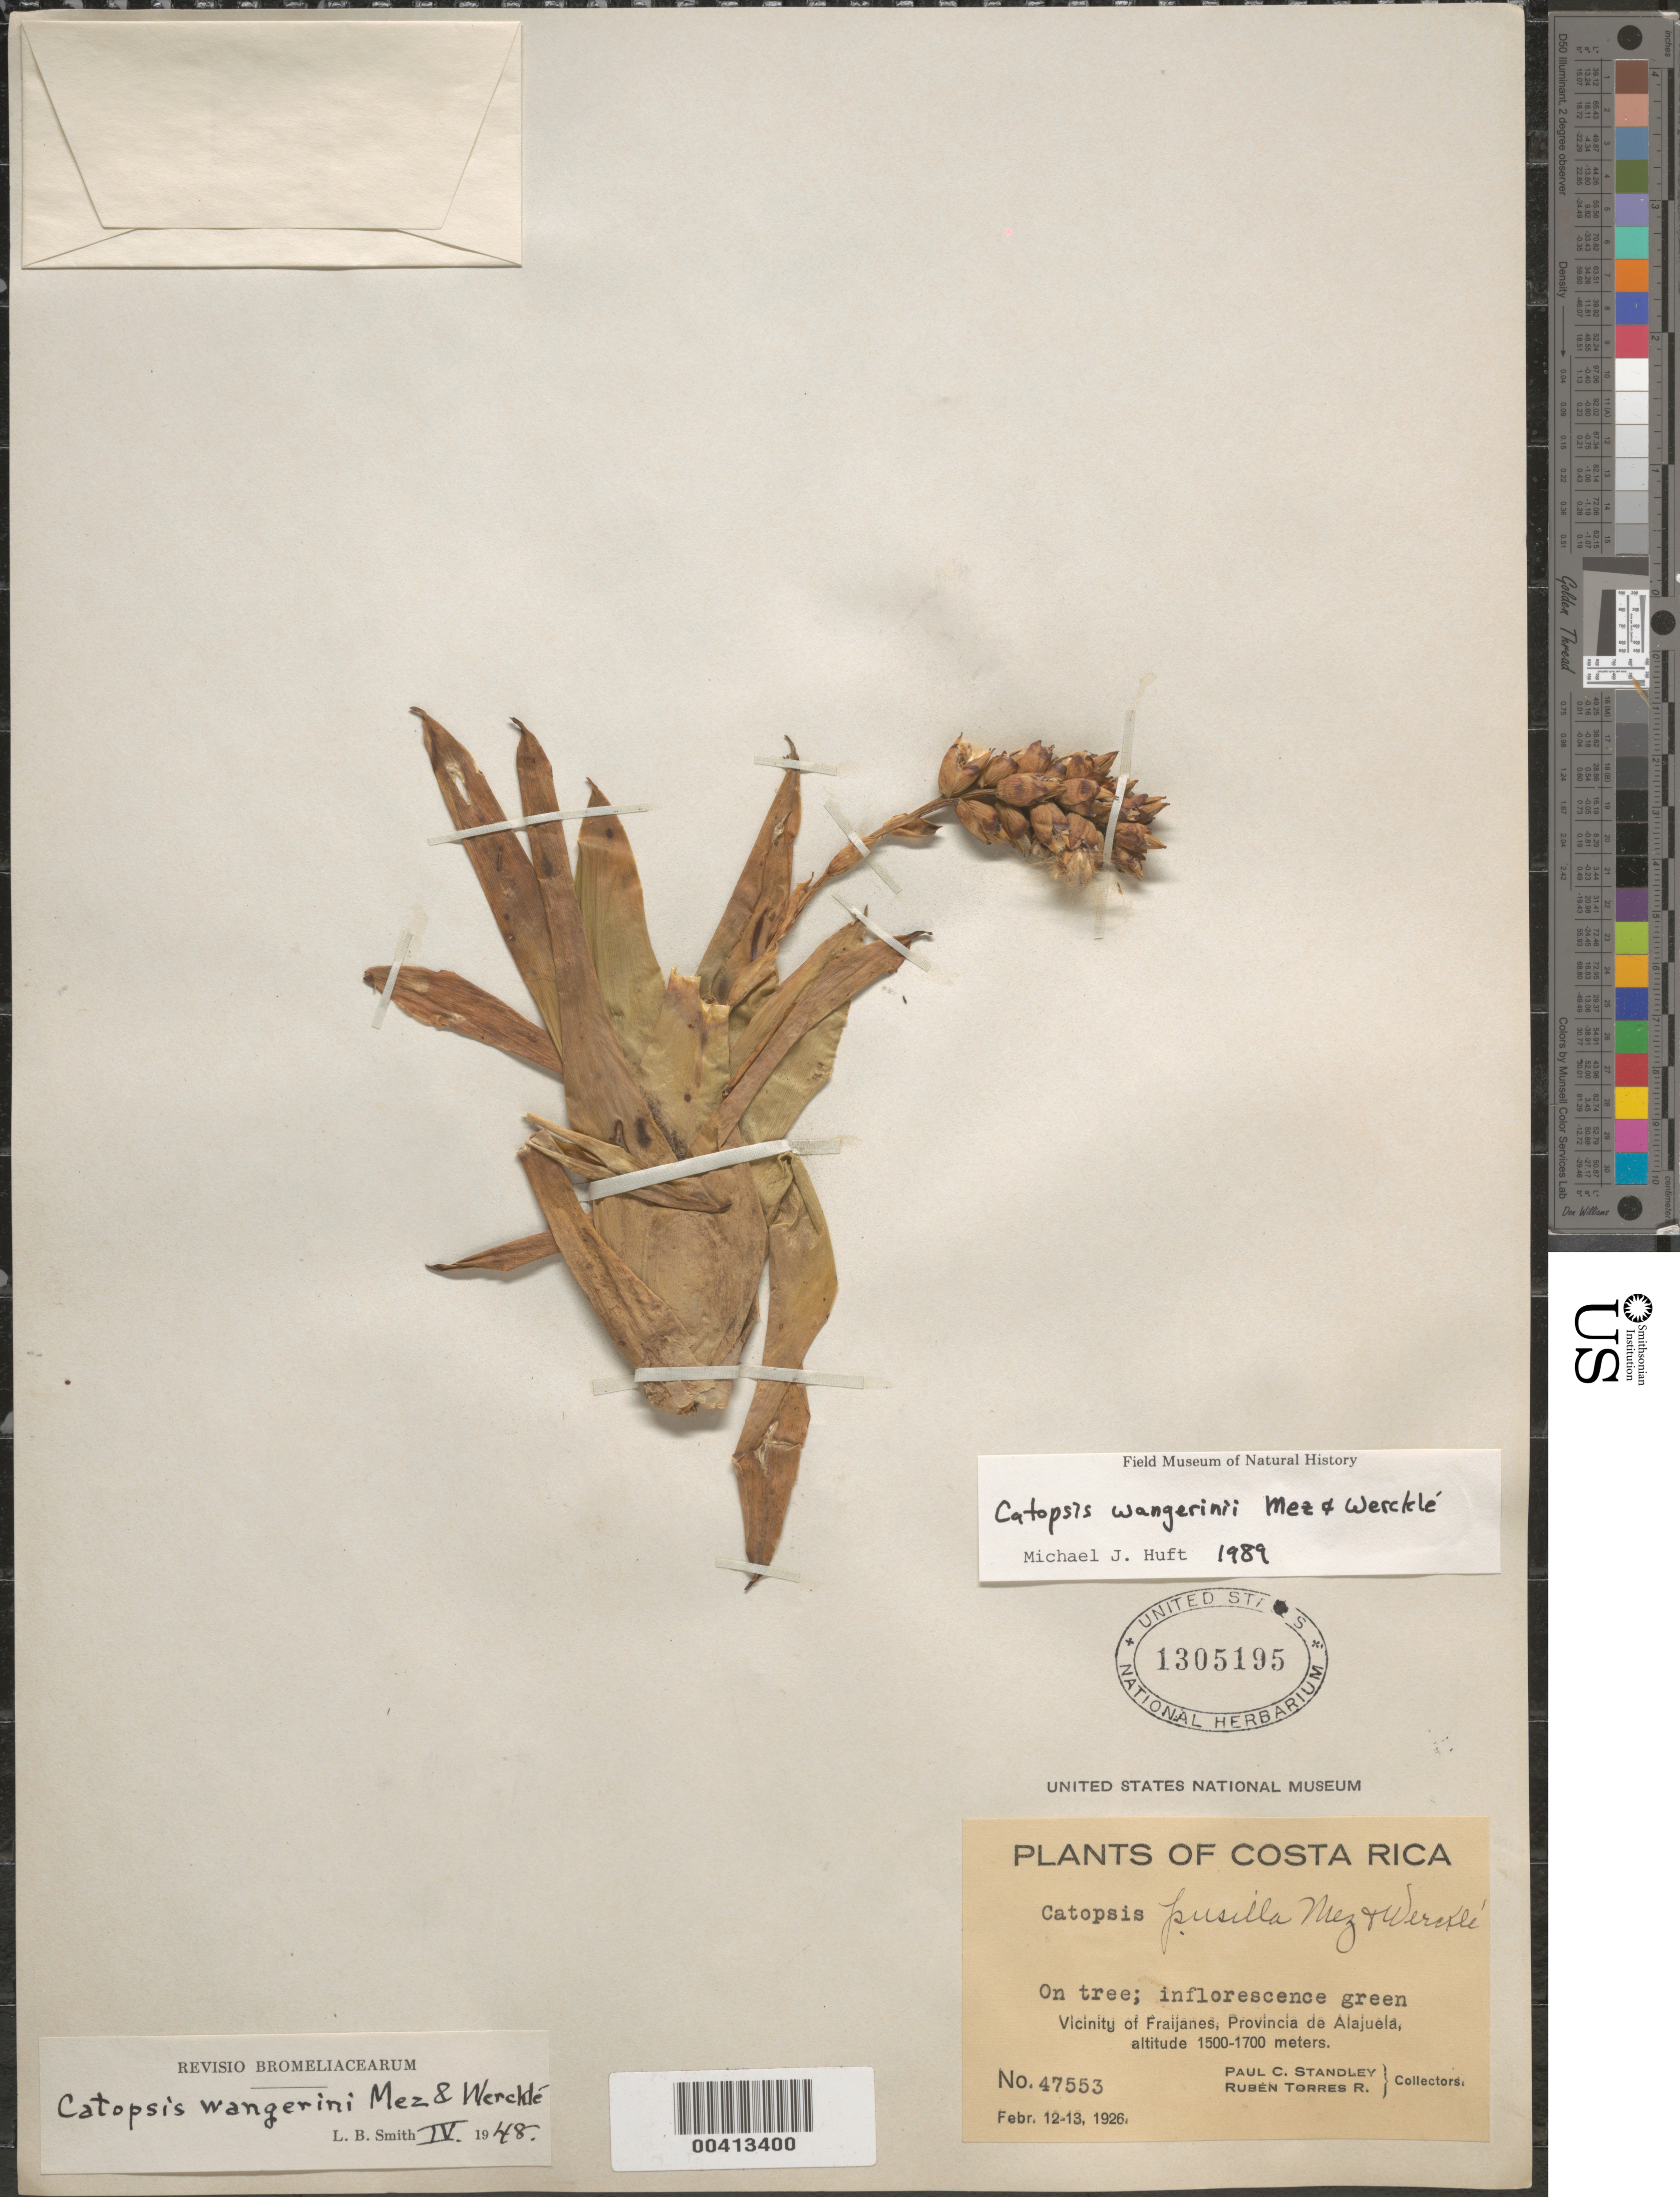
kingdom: Plantae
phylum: Tracheophyta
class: Liliopsida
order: Poales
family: Bromeliaceae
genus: Catopsis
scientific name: Catopsis wangerinii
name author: Mez & Wercklé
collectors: P. C. Standley & R. Torres Rojas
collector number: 47553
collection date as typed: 12 Feb 1926 to 13 Feb 1926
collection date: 1926-02-12,1926-02-13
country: Costa Rica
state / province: Alajuela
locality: Vicinity of Fraijanes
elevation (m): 1500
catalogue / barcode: US 1305195